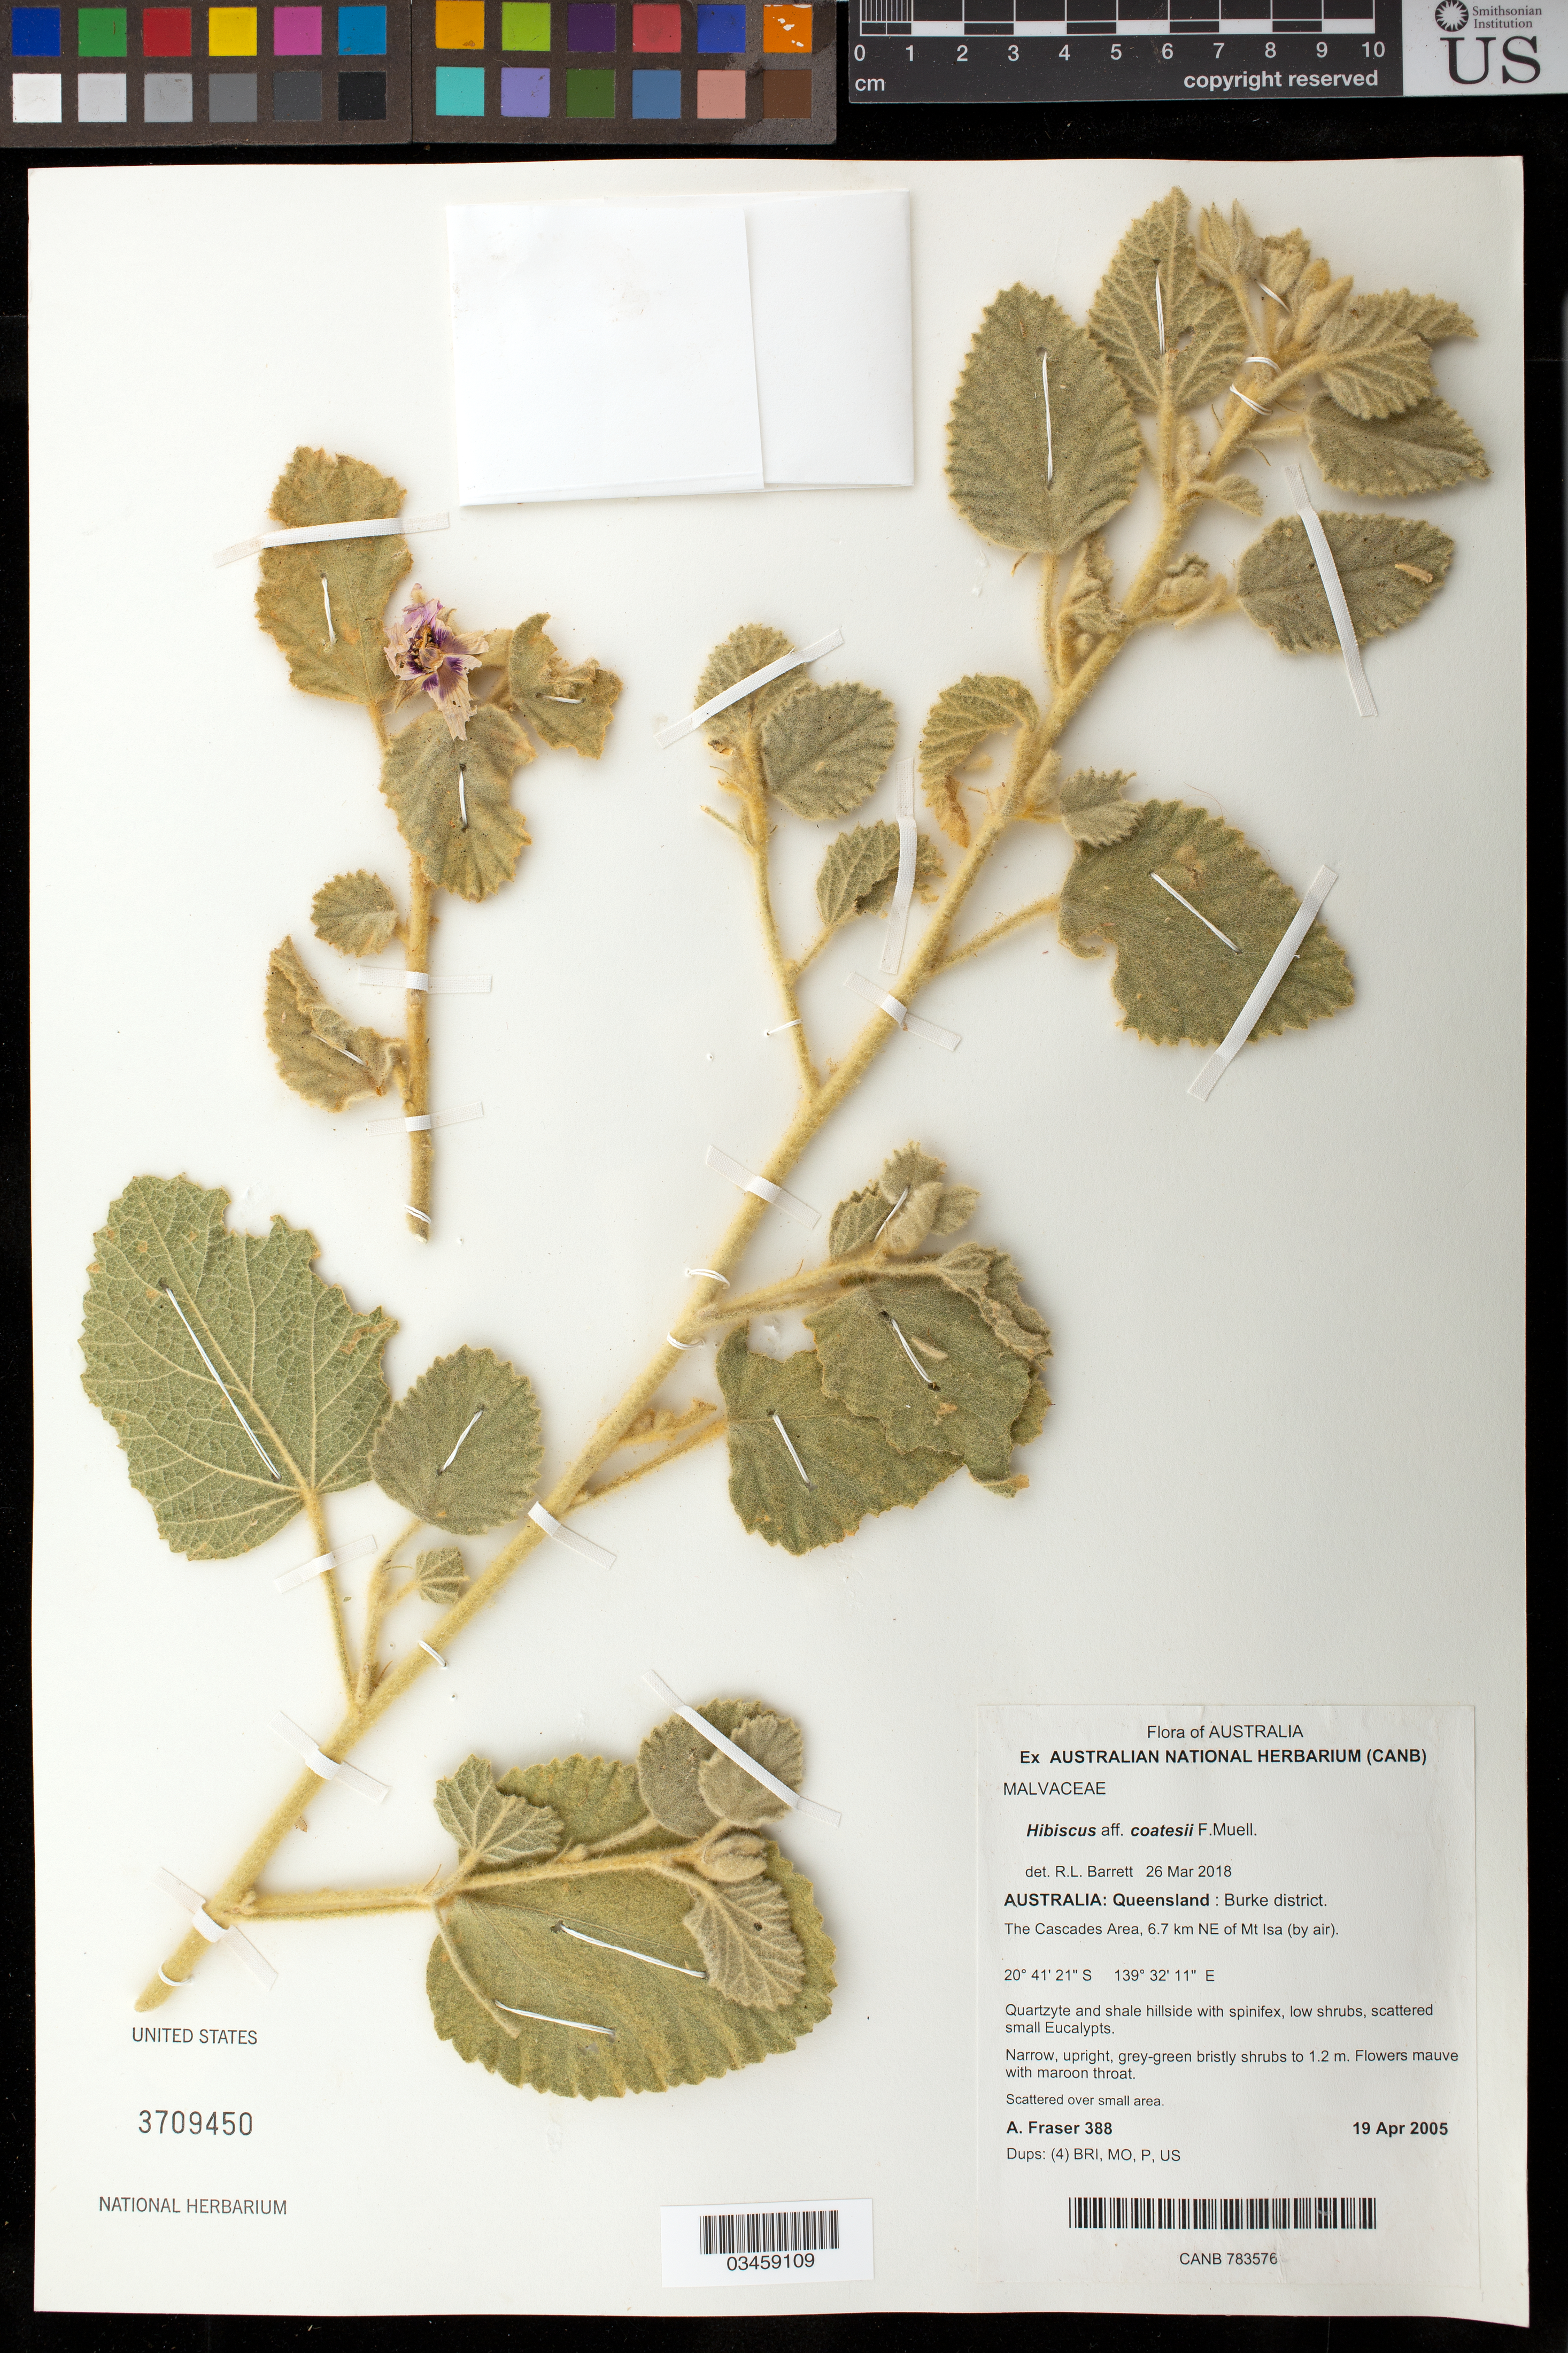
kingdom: Plantae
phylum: Tracheophyta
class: Magnoliopsida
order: Malvales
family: Malvaceae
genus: Hibiscus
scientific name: Hibiscus coatesii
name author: F. Muell.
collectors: A. Fraser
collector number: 388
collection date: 2005-04-19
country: Australia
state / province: Queensland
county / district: Burke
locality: The Cascades Area, 6.7 km NE of Mt. Isa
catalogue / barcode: US 3709450